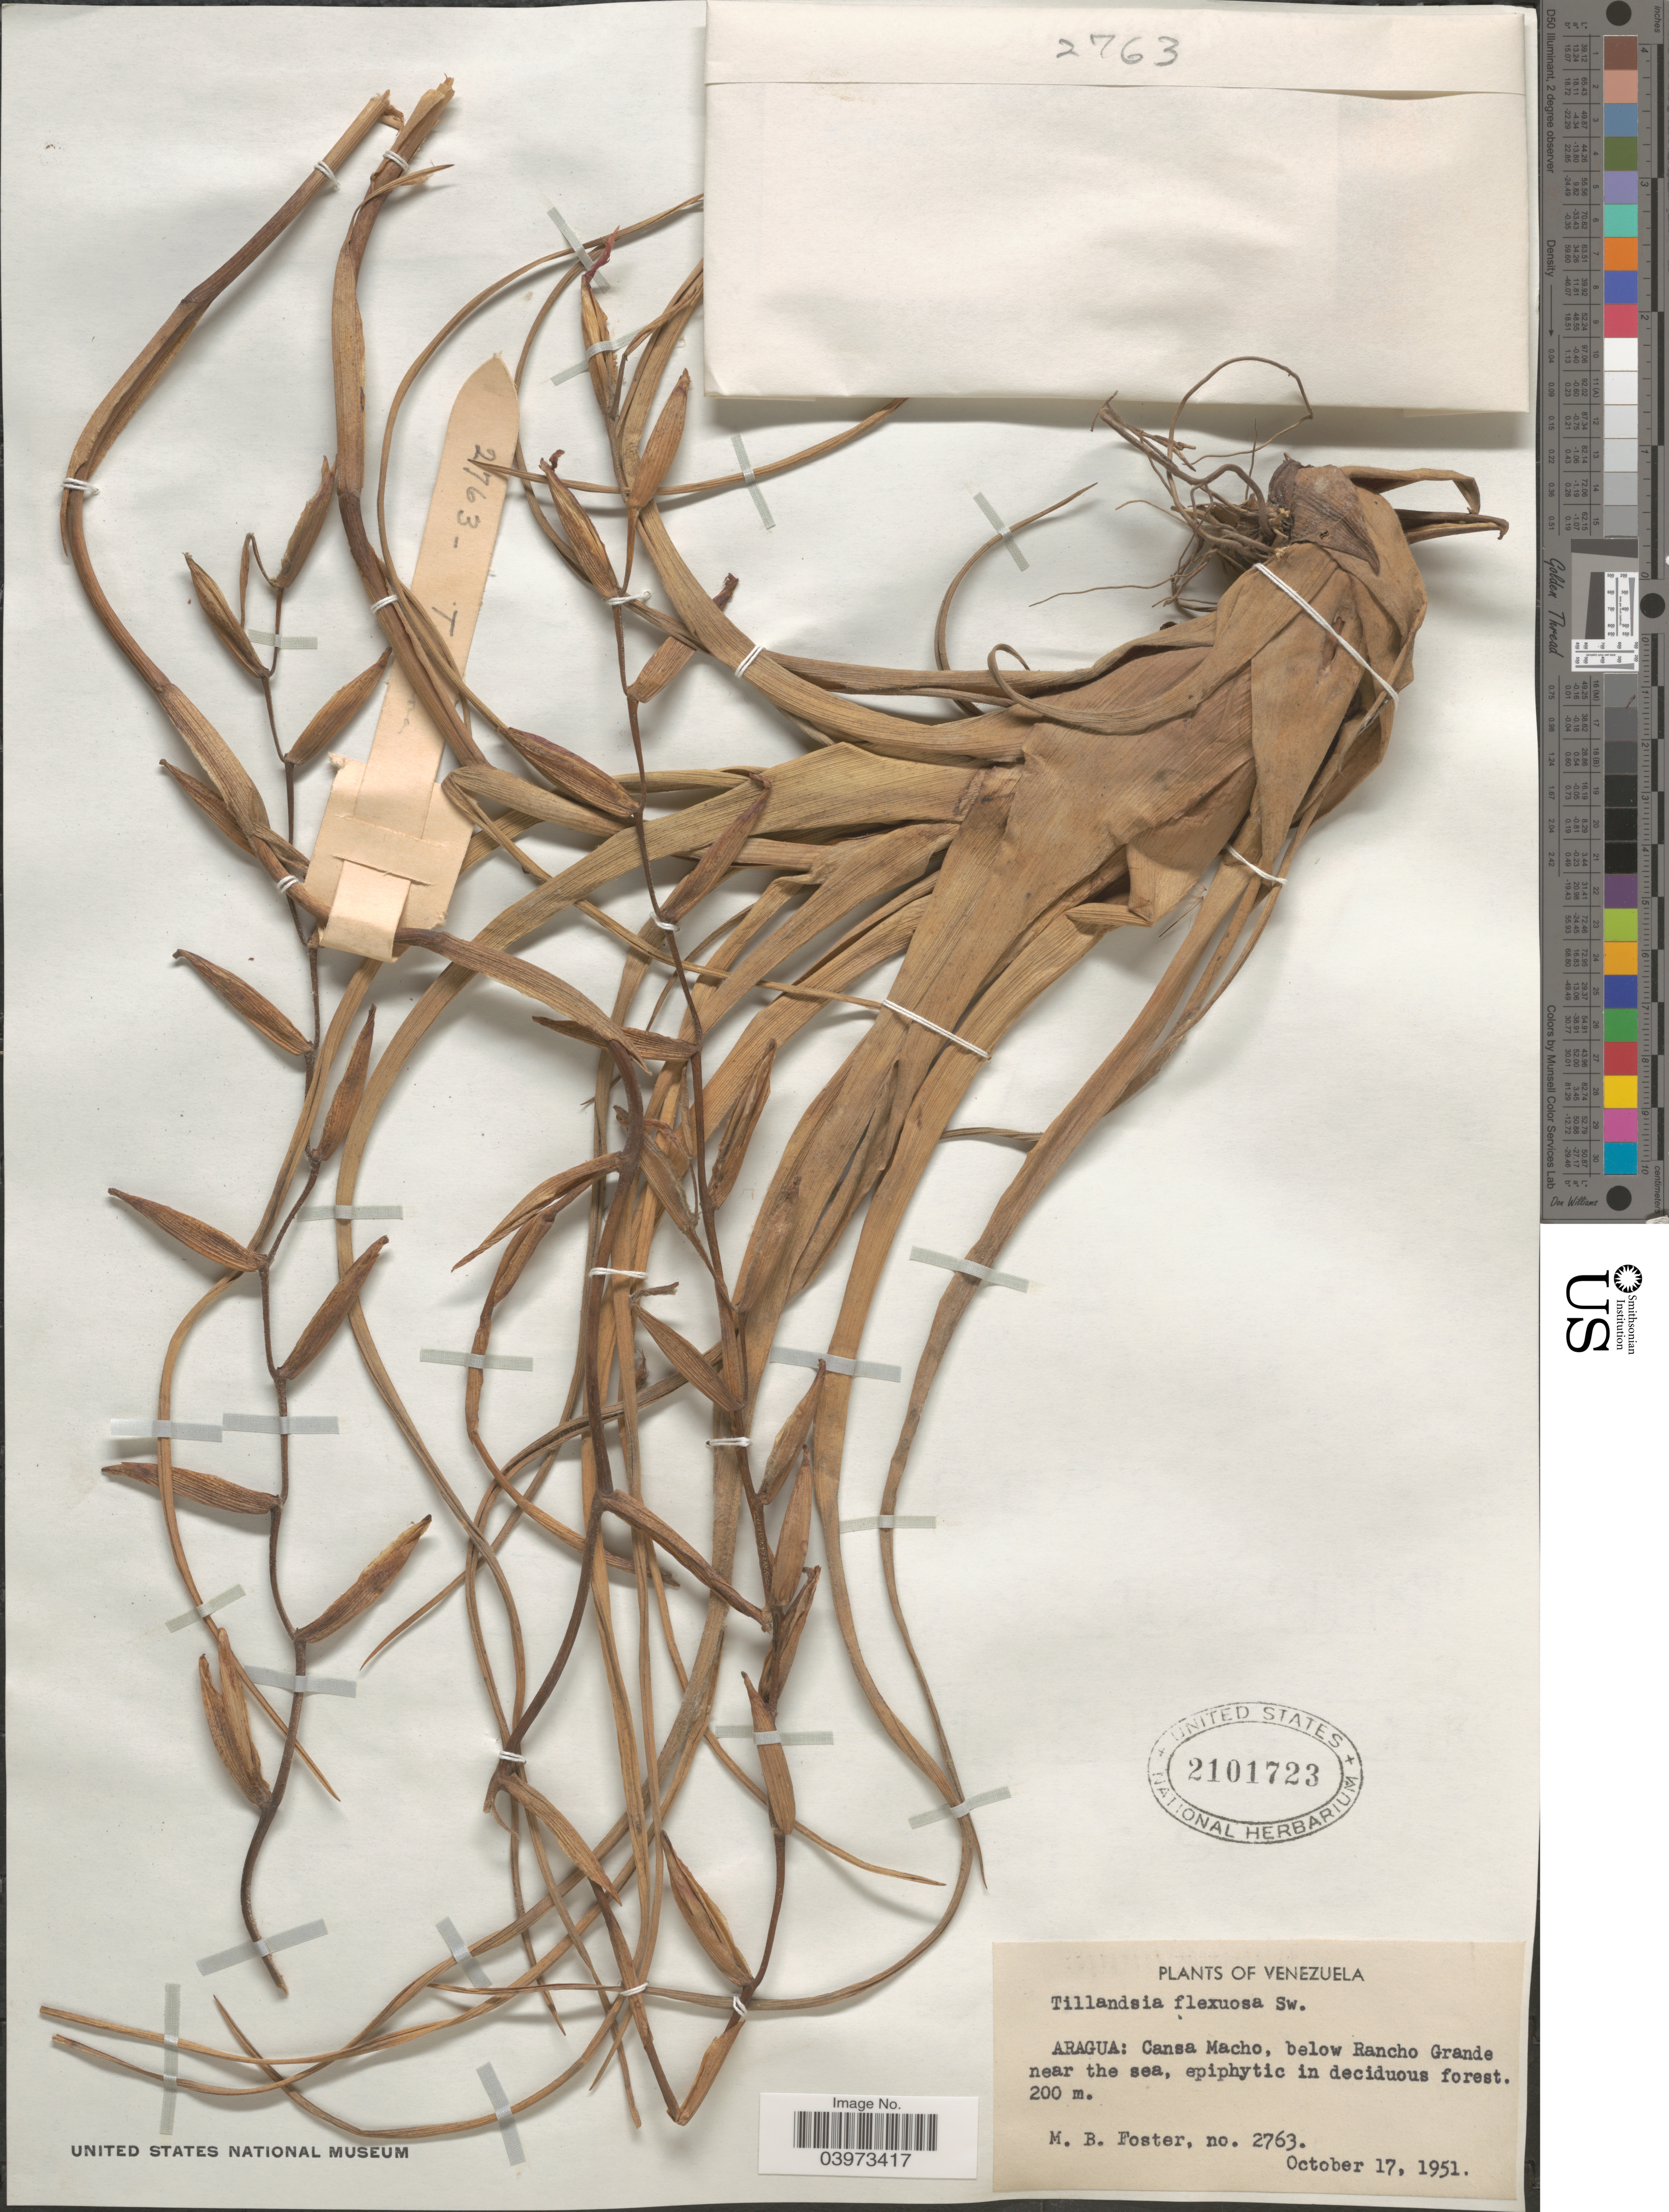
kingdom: Plantae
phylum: Tracheophyta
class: Liliopsida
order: Poales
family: Bromeliaceae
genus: Tillandsia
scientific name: Tillandsia flexuosa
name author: Sw.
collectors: M. B. Foster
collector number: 2763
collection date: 1951-10-17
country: Venezuela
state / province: Aragua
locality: Cansa Macho, below Rancho Grande near the sea.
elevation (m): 200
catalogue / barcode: US 2101723